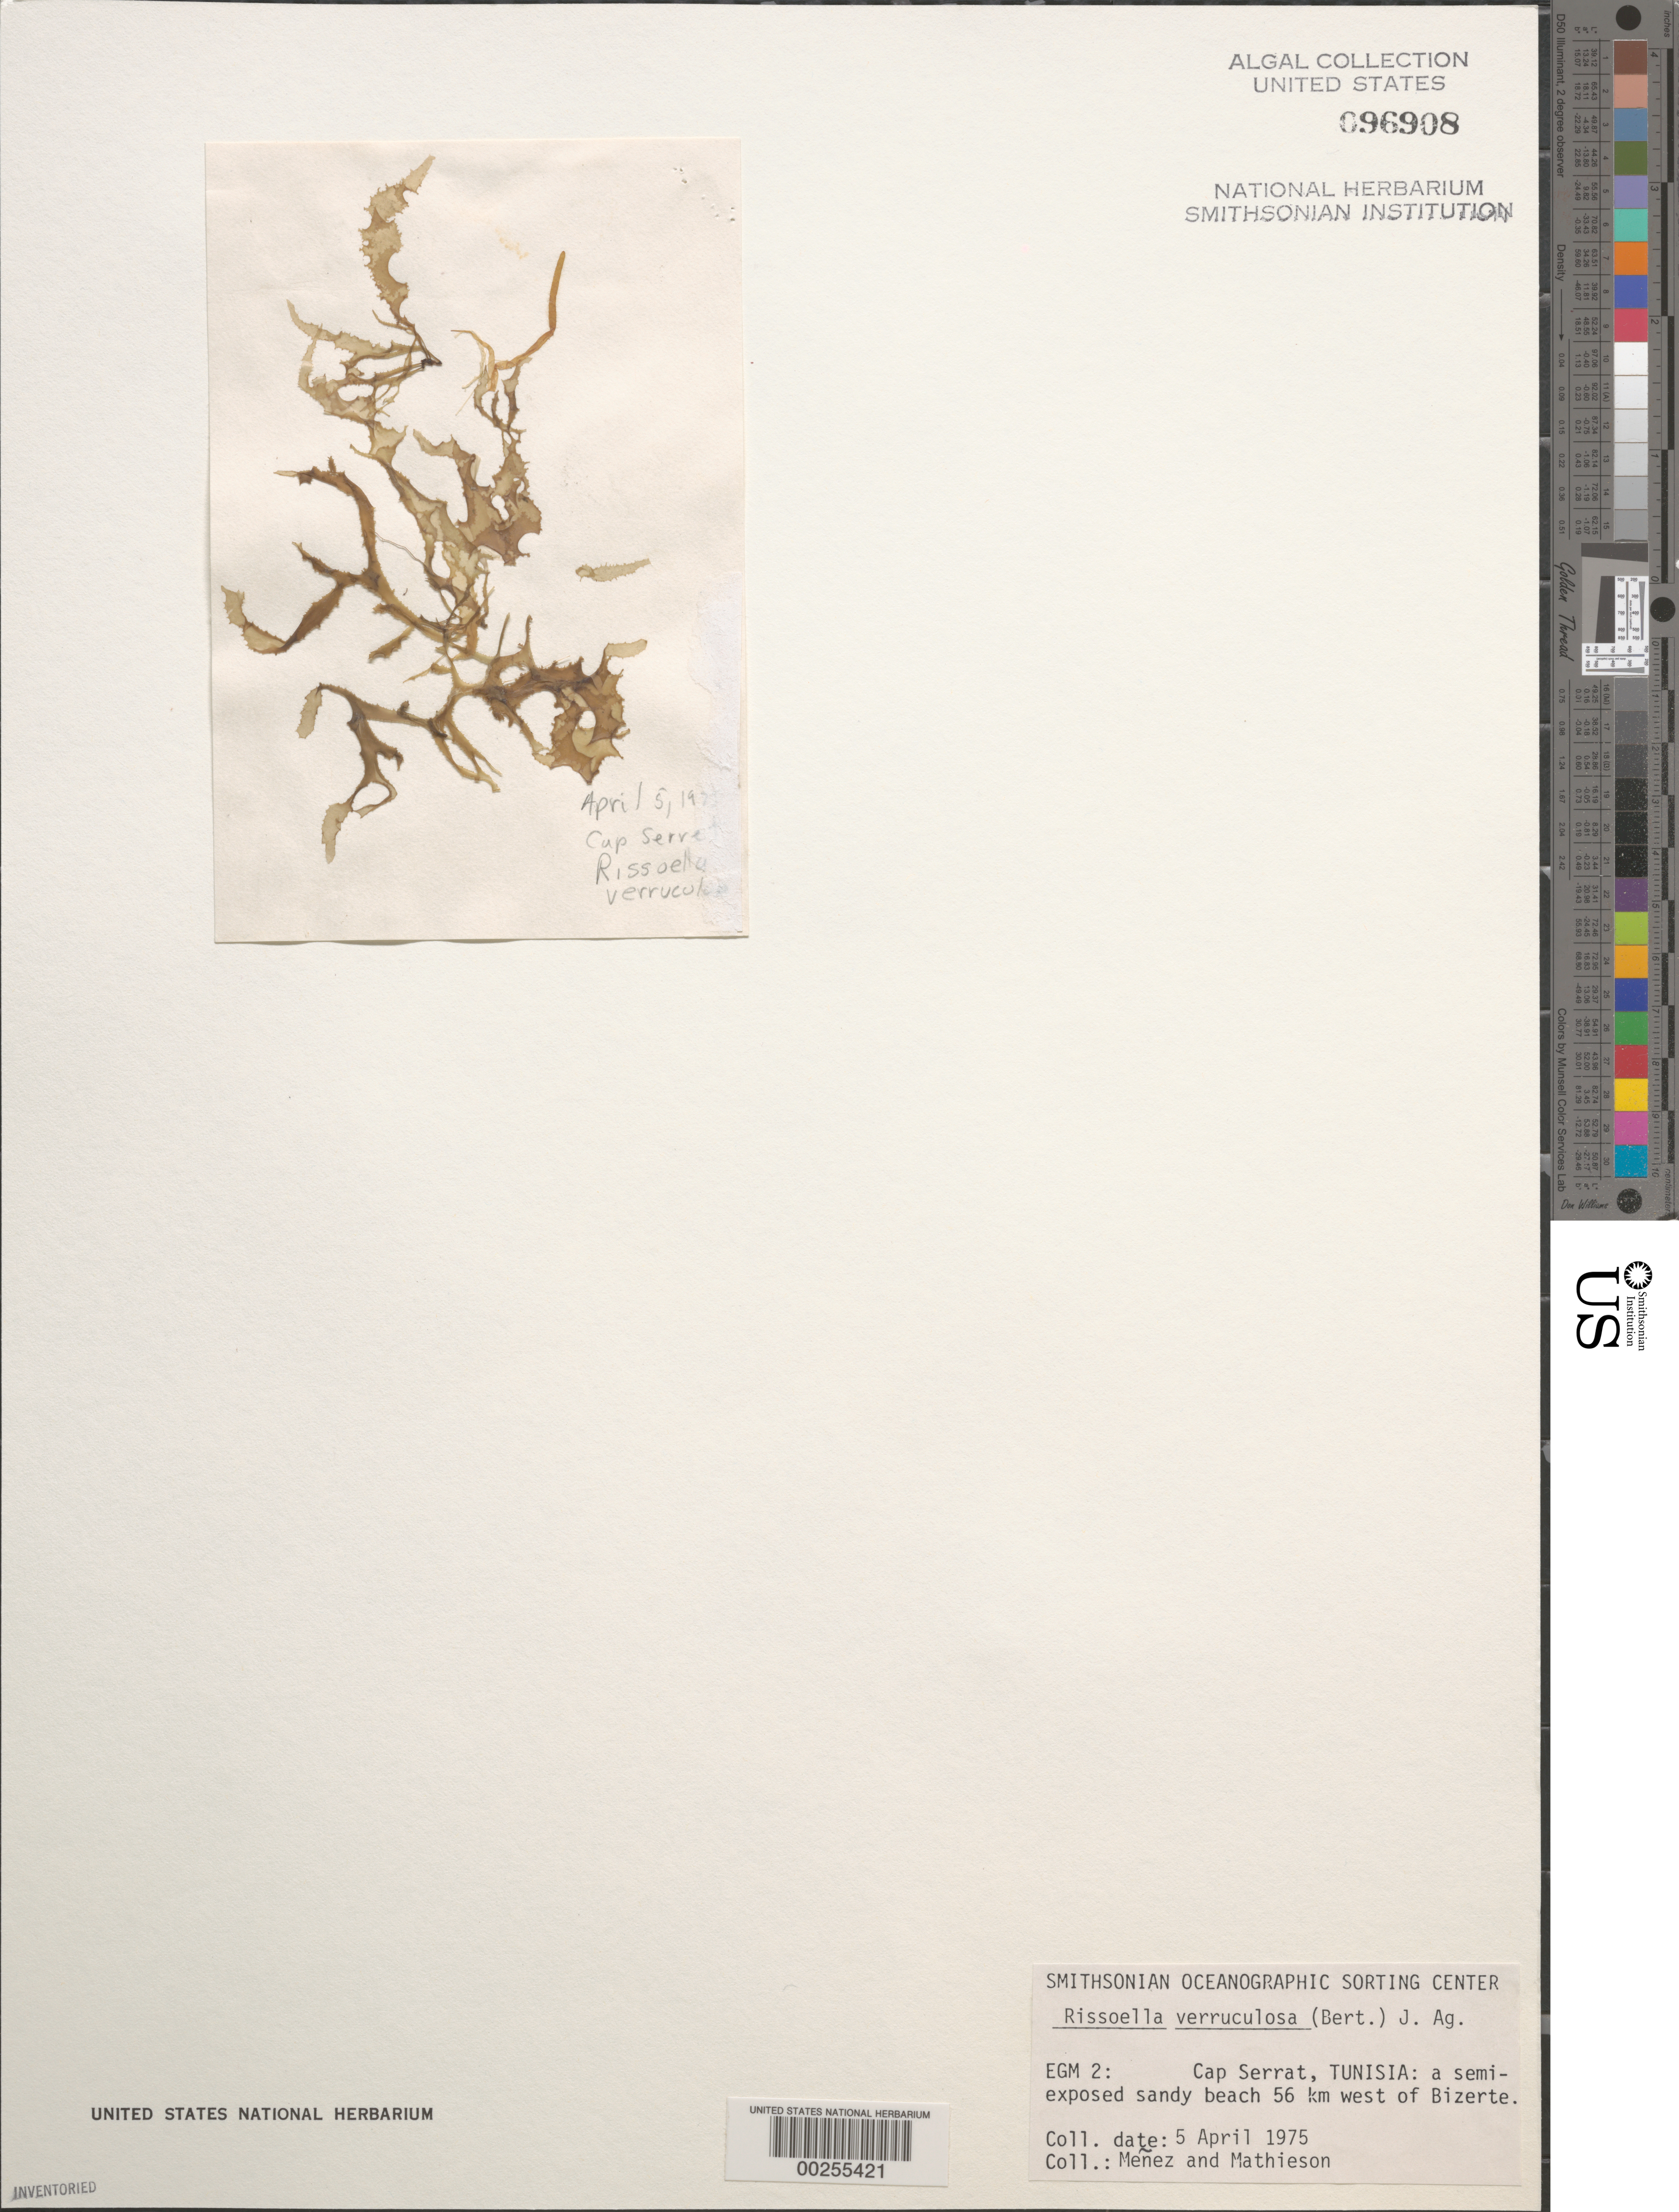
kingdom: Plantae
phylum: Rhodophyta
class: Florideophyceae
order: Gigartinales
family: Rissoellaceae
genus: Rissoella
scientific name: Rissoella verruculosa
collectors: Meñez & R. Mathieson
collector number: EGM 2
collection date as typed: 05 Apr 1975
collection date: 1975-04-05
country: Tunisia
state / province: Bizerte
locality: Cap serrat, 56 km west of bizerte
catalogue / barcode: US 96908